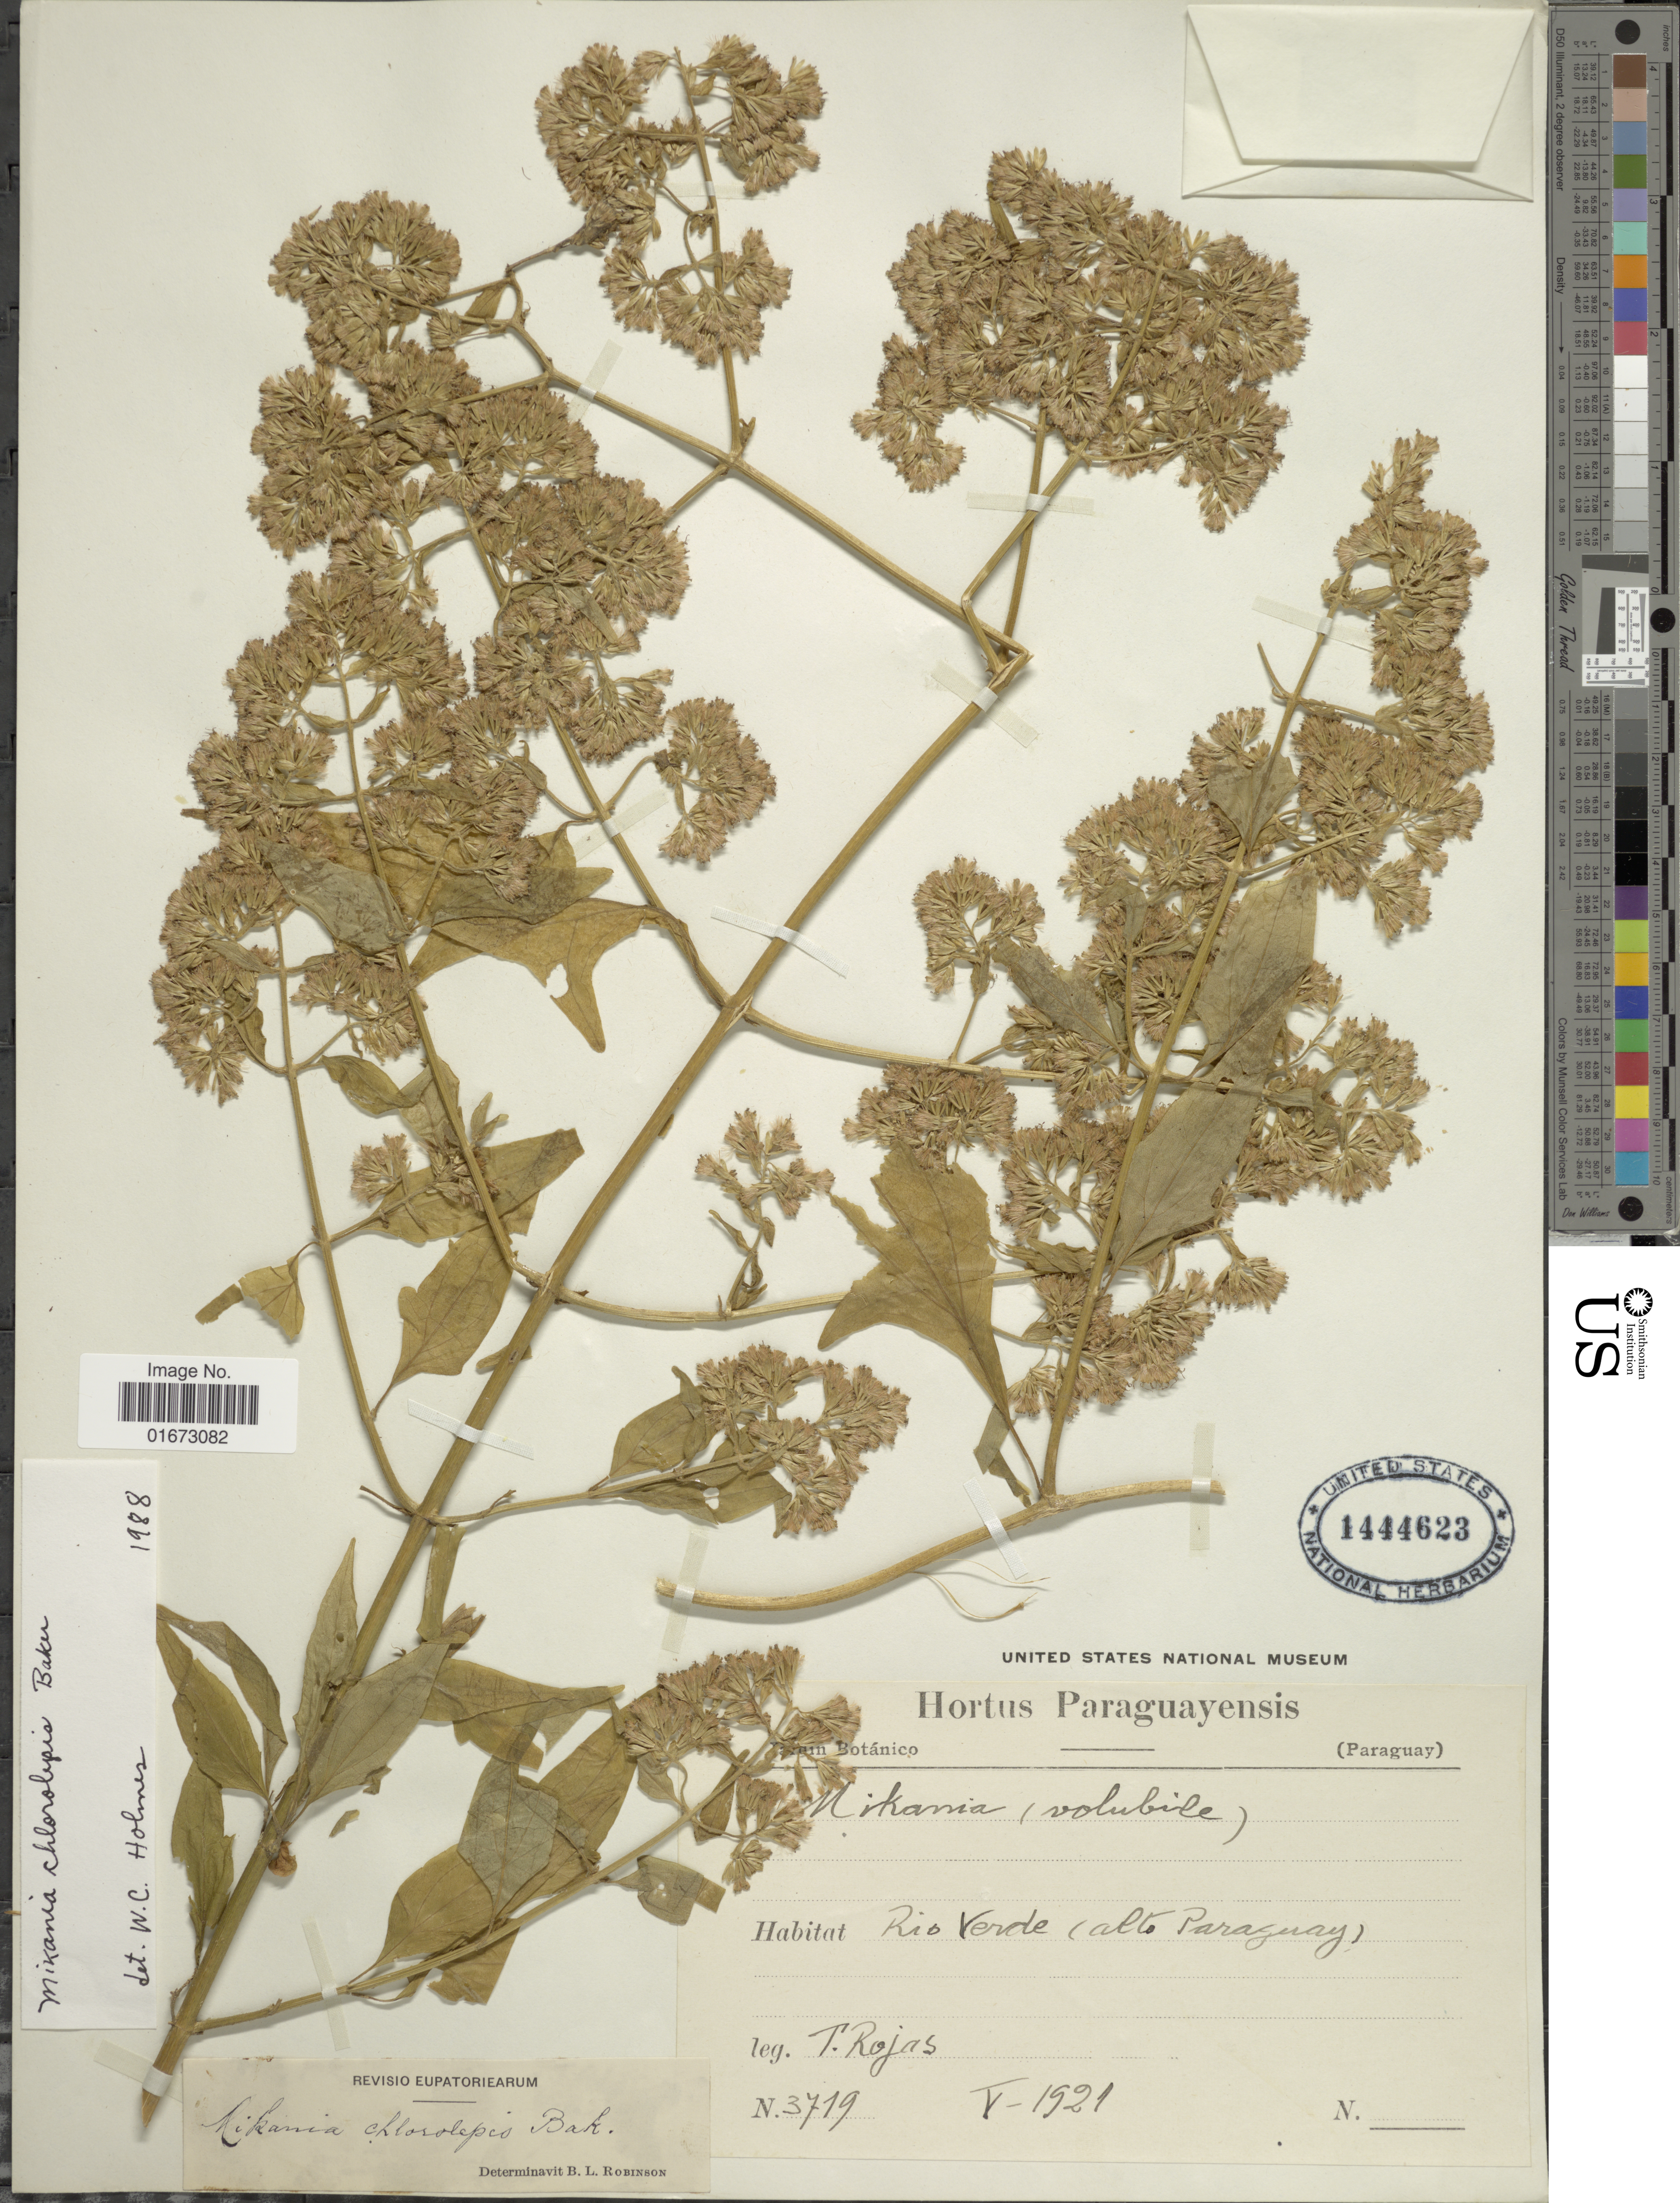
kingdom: Plantae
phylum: Tracheophyta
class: Magnoliopsida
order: Asterales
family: Asteraceae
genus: Mikania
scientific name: Mikania chlorolepis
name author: Baker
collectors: T. Rojas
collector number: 3719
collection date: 1921-05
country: Paraguay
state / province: Alto Paraguay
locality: Rio Verde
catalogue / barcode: US 1444623